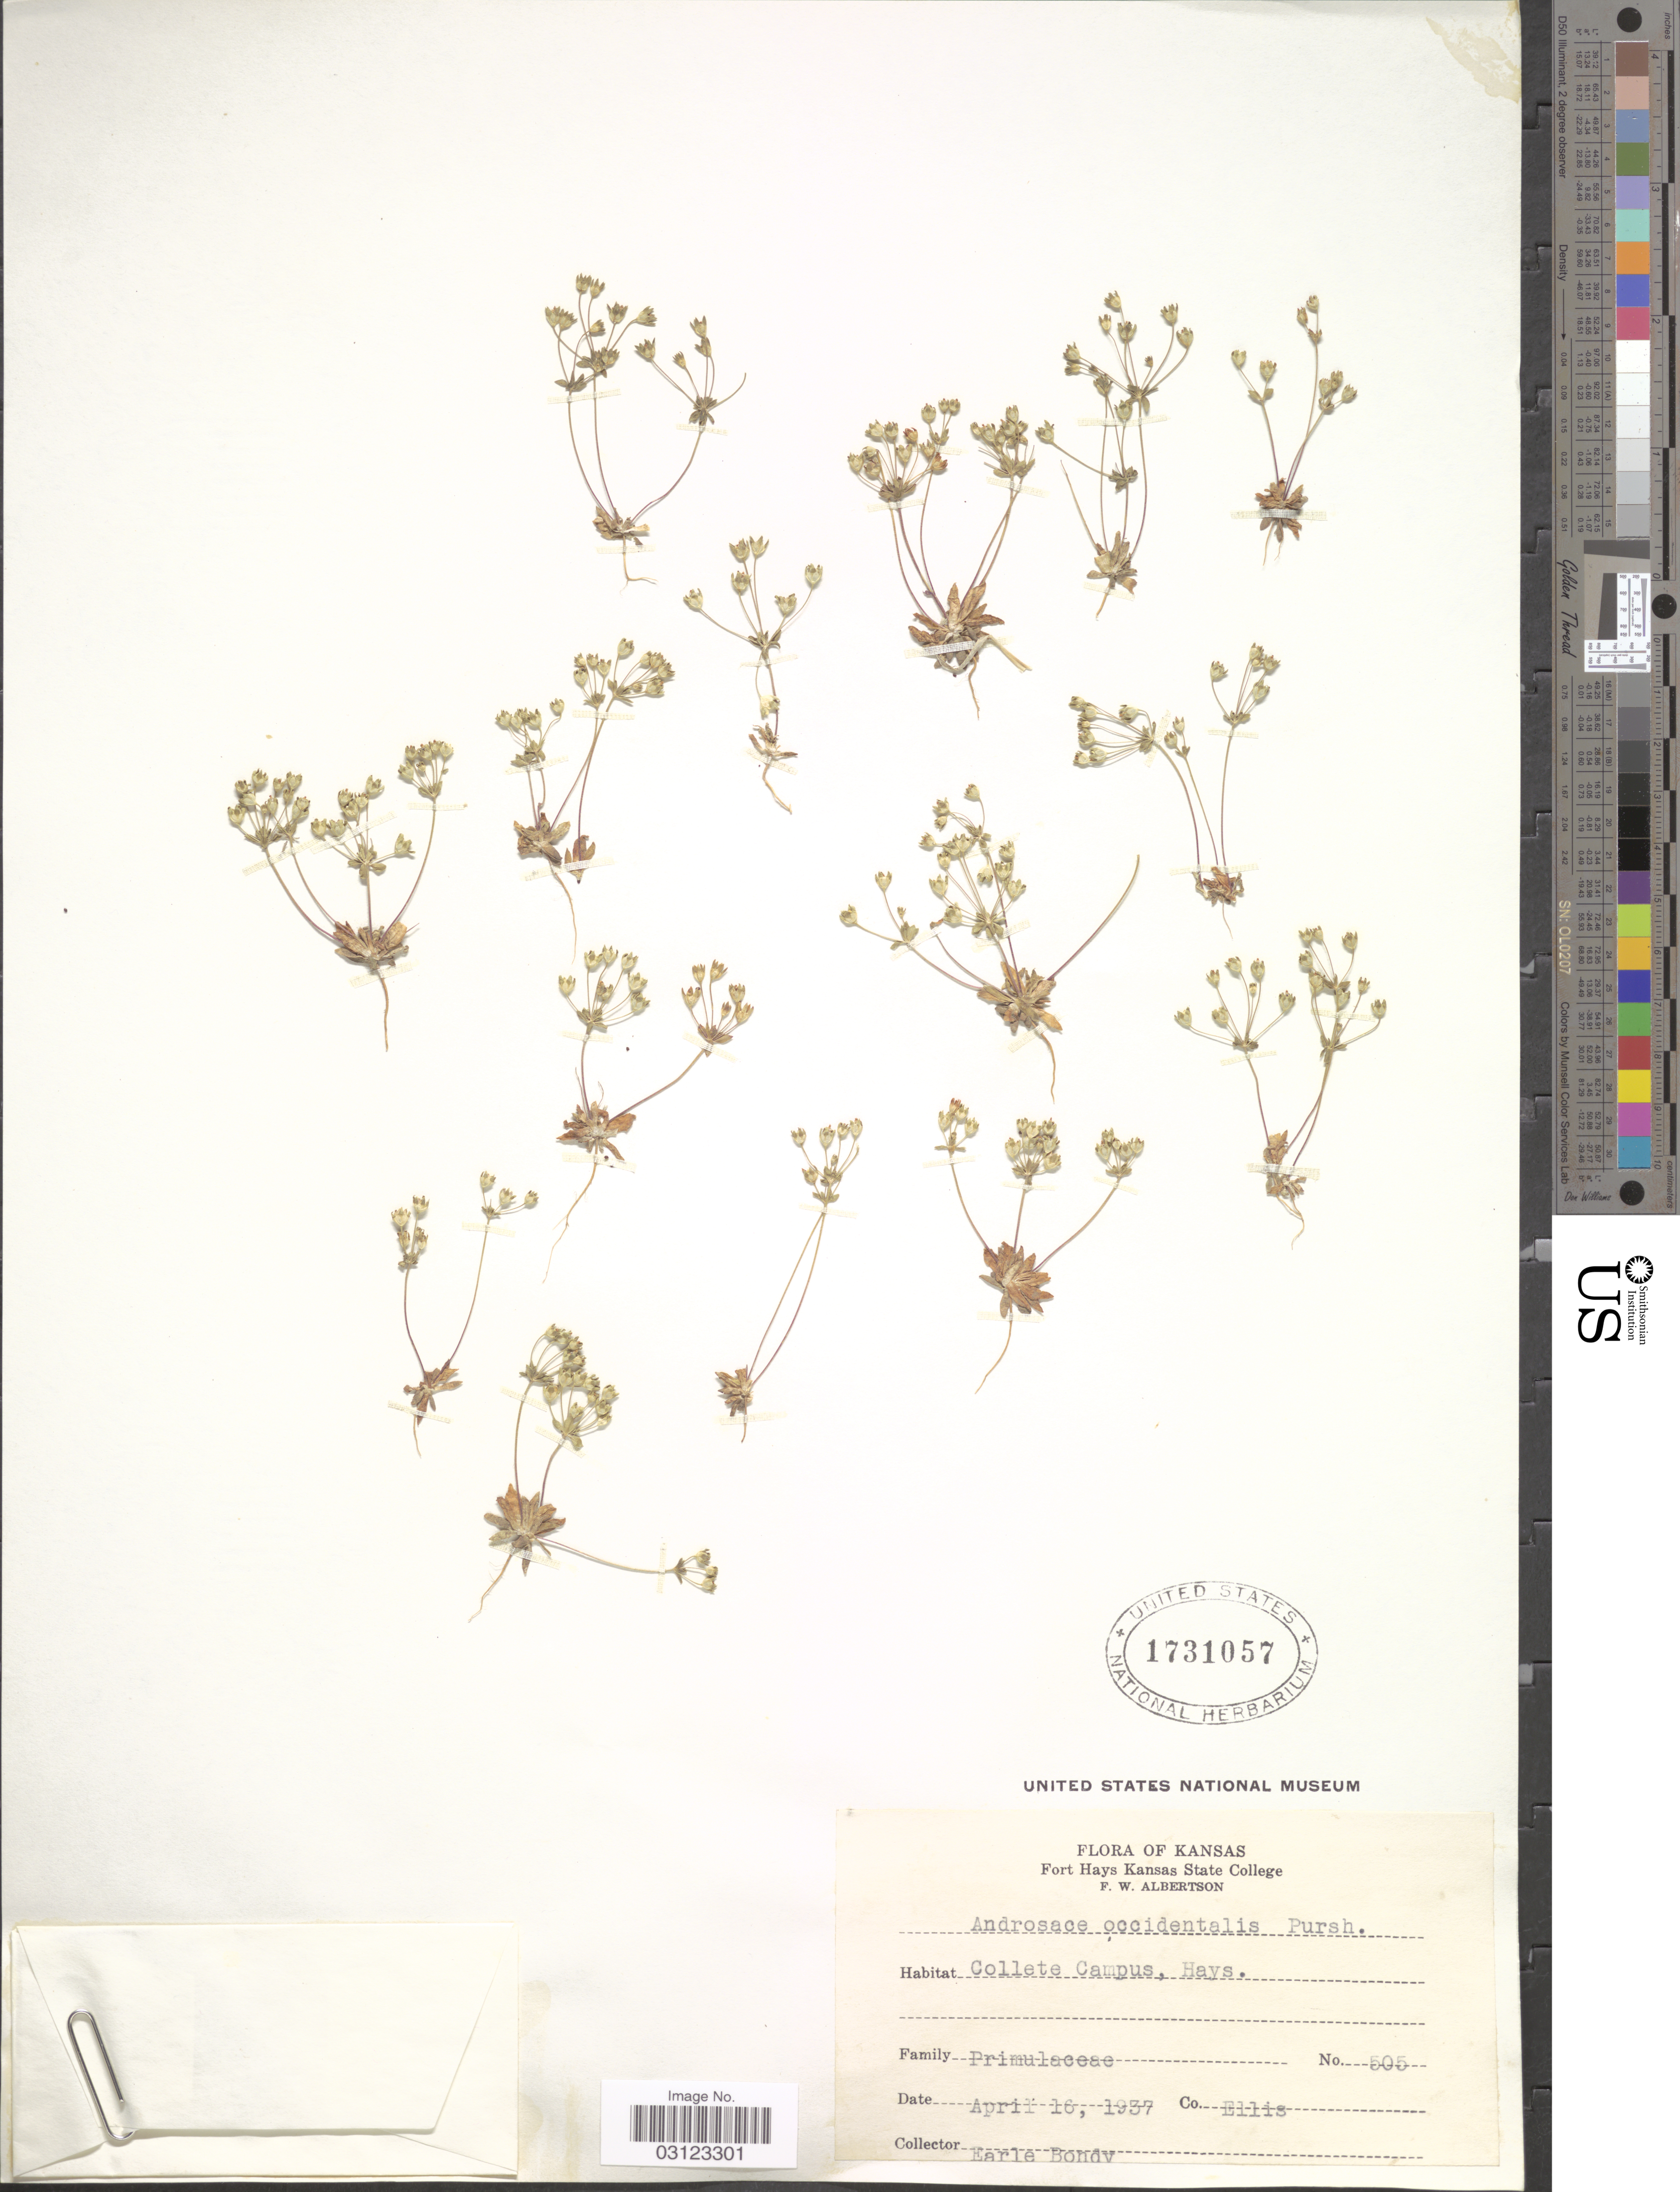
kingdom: Plantae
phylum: Tracheophyta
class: Magnoliopsida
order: Ericales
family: Primulaceae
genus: Androsace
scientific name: Androsace occidentalis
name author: (Pursh) Pursh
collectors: E. Bondy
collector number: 505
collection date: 1937-04-16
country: United States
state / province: Kansas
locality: Collete Campus, Hays. Co. Ellis.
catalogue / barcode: US 1731057